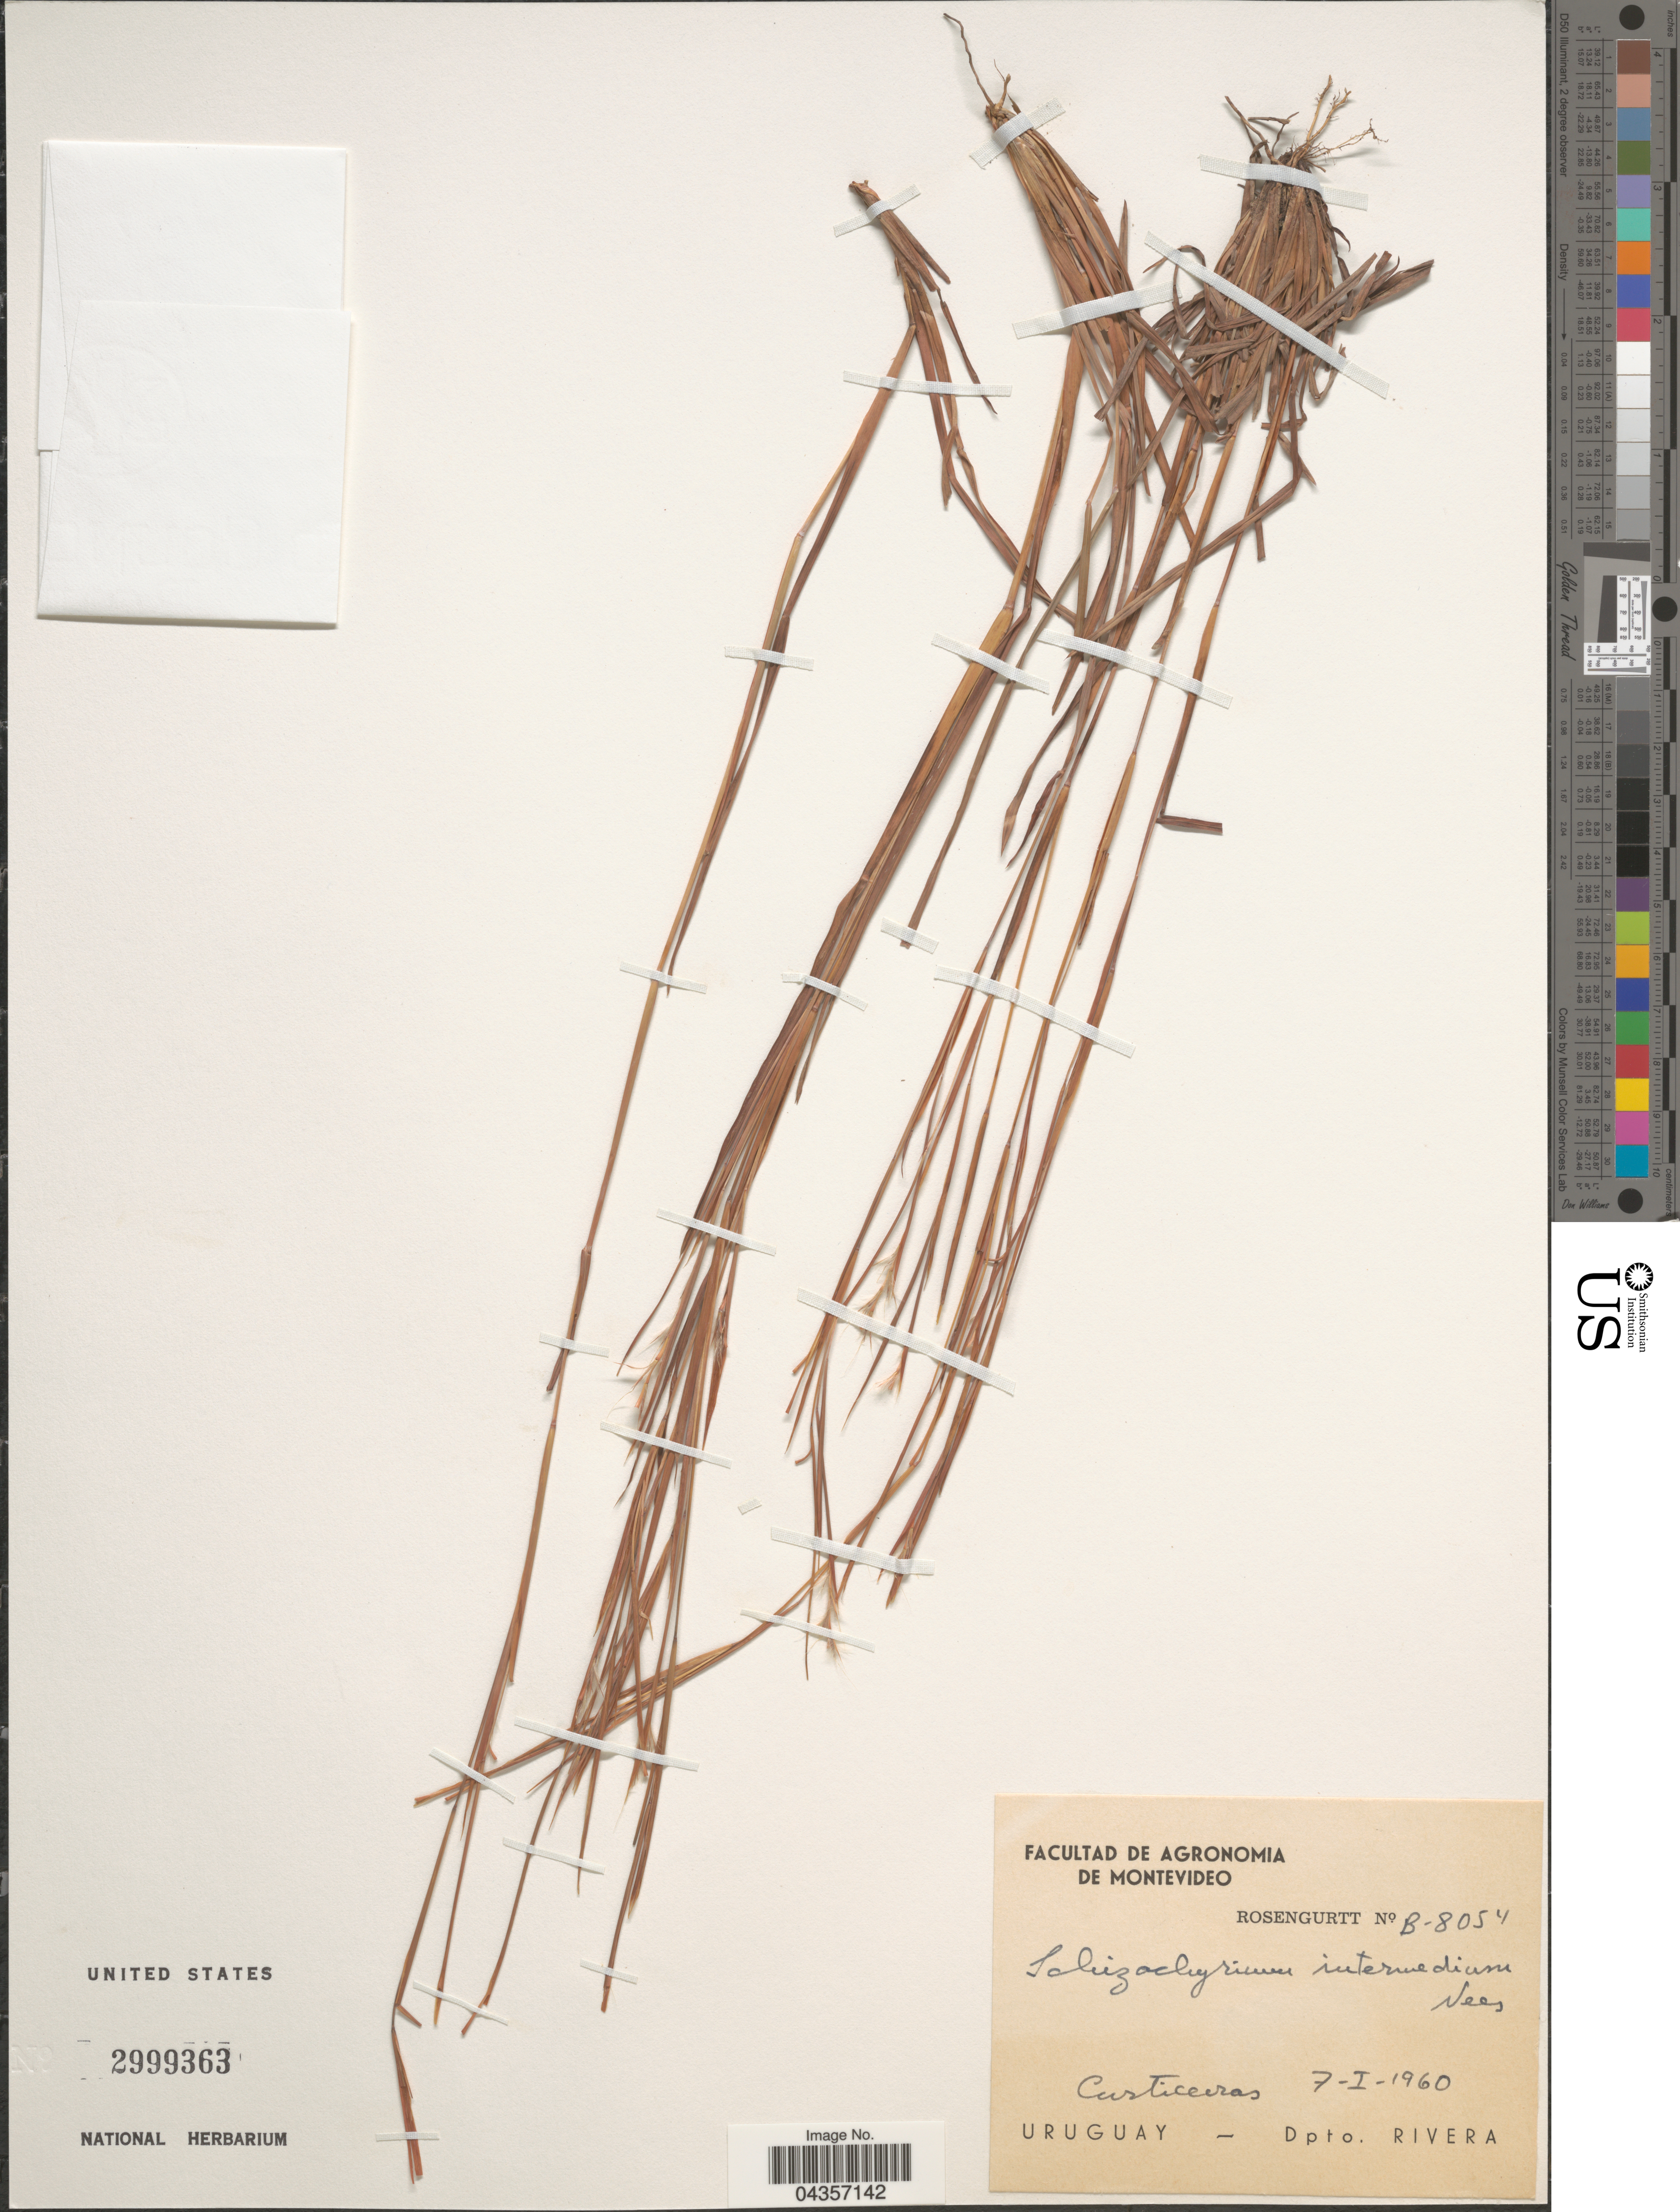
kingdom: Plantae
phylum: Tracheophyta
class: Liliopsida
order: Poales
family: Poaceae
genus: Schizachyrium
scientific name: Schizachyrium spicatum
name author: (Spreng.) Wipff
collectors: Rosengurtt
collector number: B-8054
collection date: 1960-01-07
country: Uruguay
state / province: Rivera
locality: Curticeiras. Dpto. Rivera.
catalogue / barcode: US 2999363